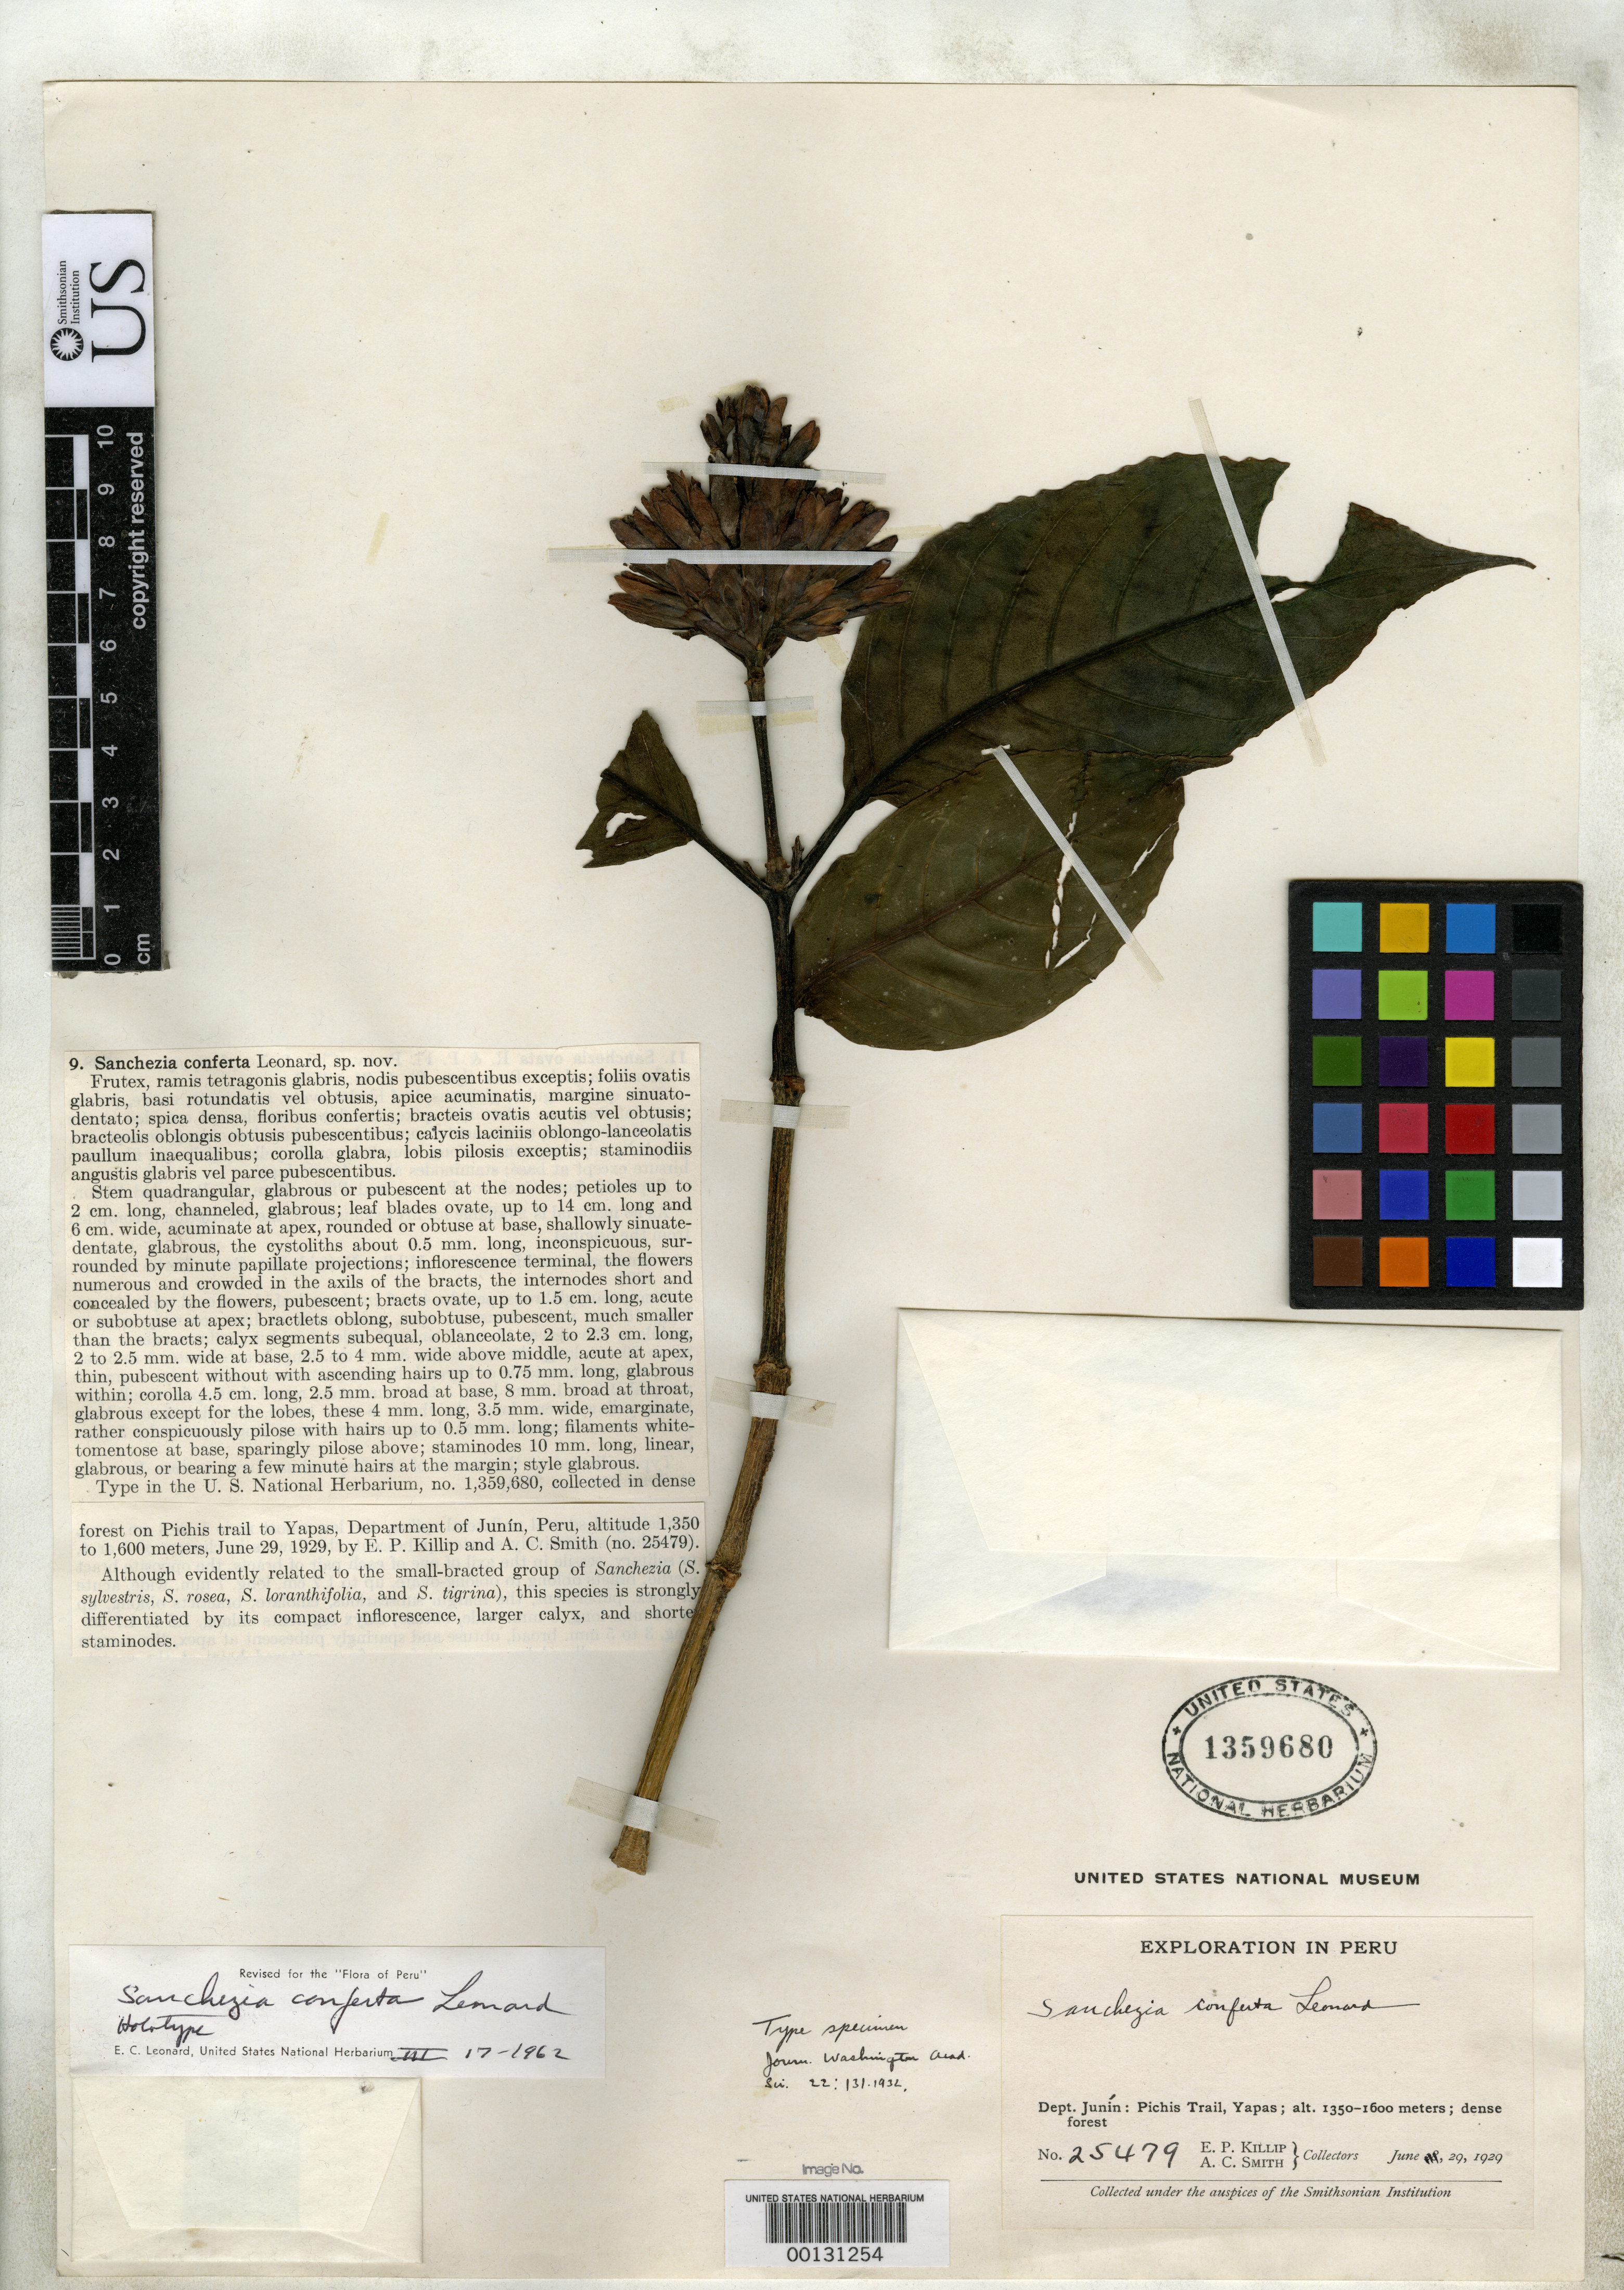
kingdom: Plantae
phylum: Tracheophyta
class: Magnoliopsida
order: Lamiales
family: Acanthaceae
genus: Sanchezia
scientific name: Sanchezia conferta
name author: Leonard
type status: Holotype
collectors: E. P. Killip & A. C. Smith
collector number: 25479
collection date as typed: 29 Jun 1929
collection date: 1929-06-29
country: Peru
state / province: Junín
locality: Pichis Trail to Yapas.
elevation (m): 1350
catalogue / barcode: US 1359680